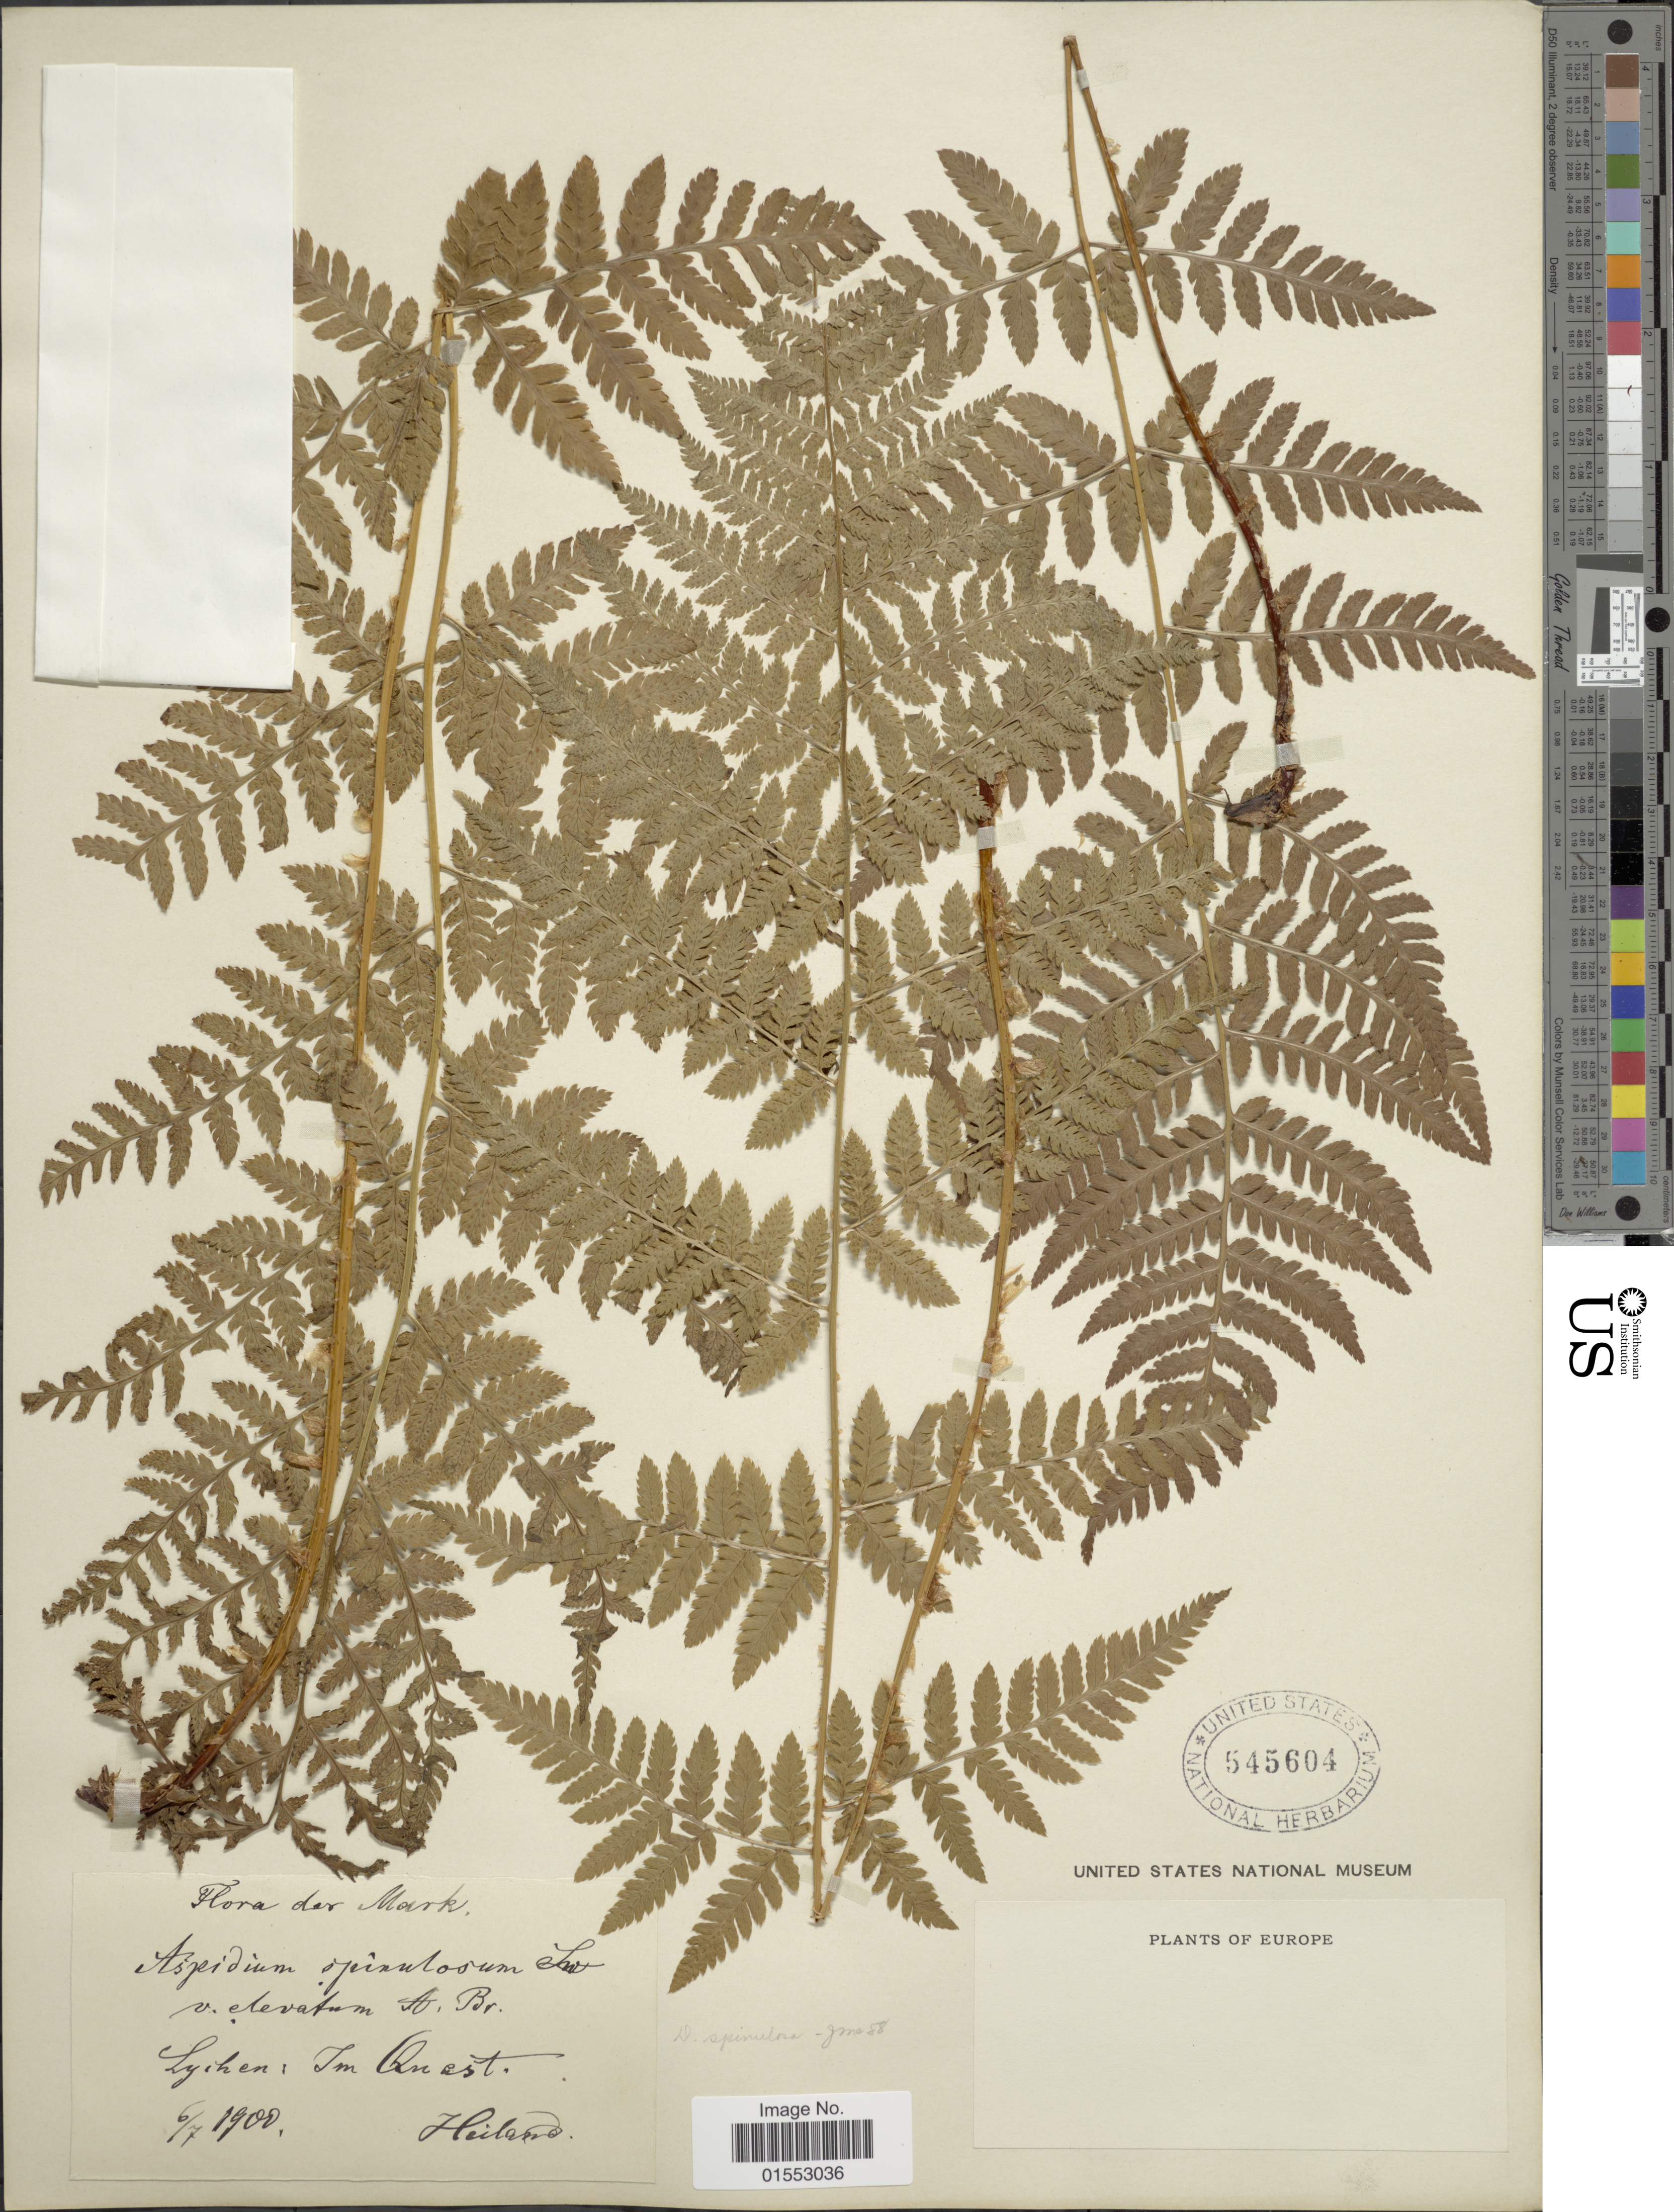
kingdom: Plantae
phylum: Tracheophyta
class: Polypodiopsida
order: Polypodiales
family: Dryopteridaceae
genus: Dryopteris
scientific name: Dryopteris carthusiana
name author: (Villars) H.P. Fuchs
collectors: -. Heiland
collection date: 1900-07-06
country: French Southern Territories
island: Europa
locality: Europa. Lychen: In Quest [interpreted]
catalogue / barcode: US 545604